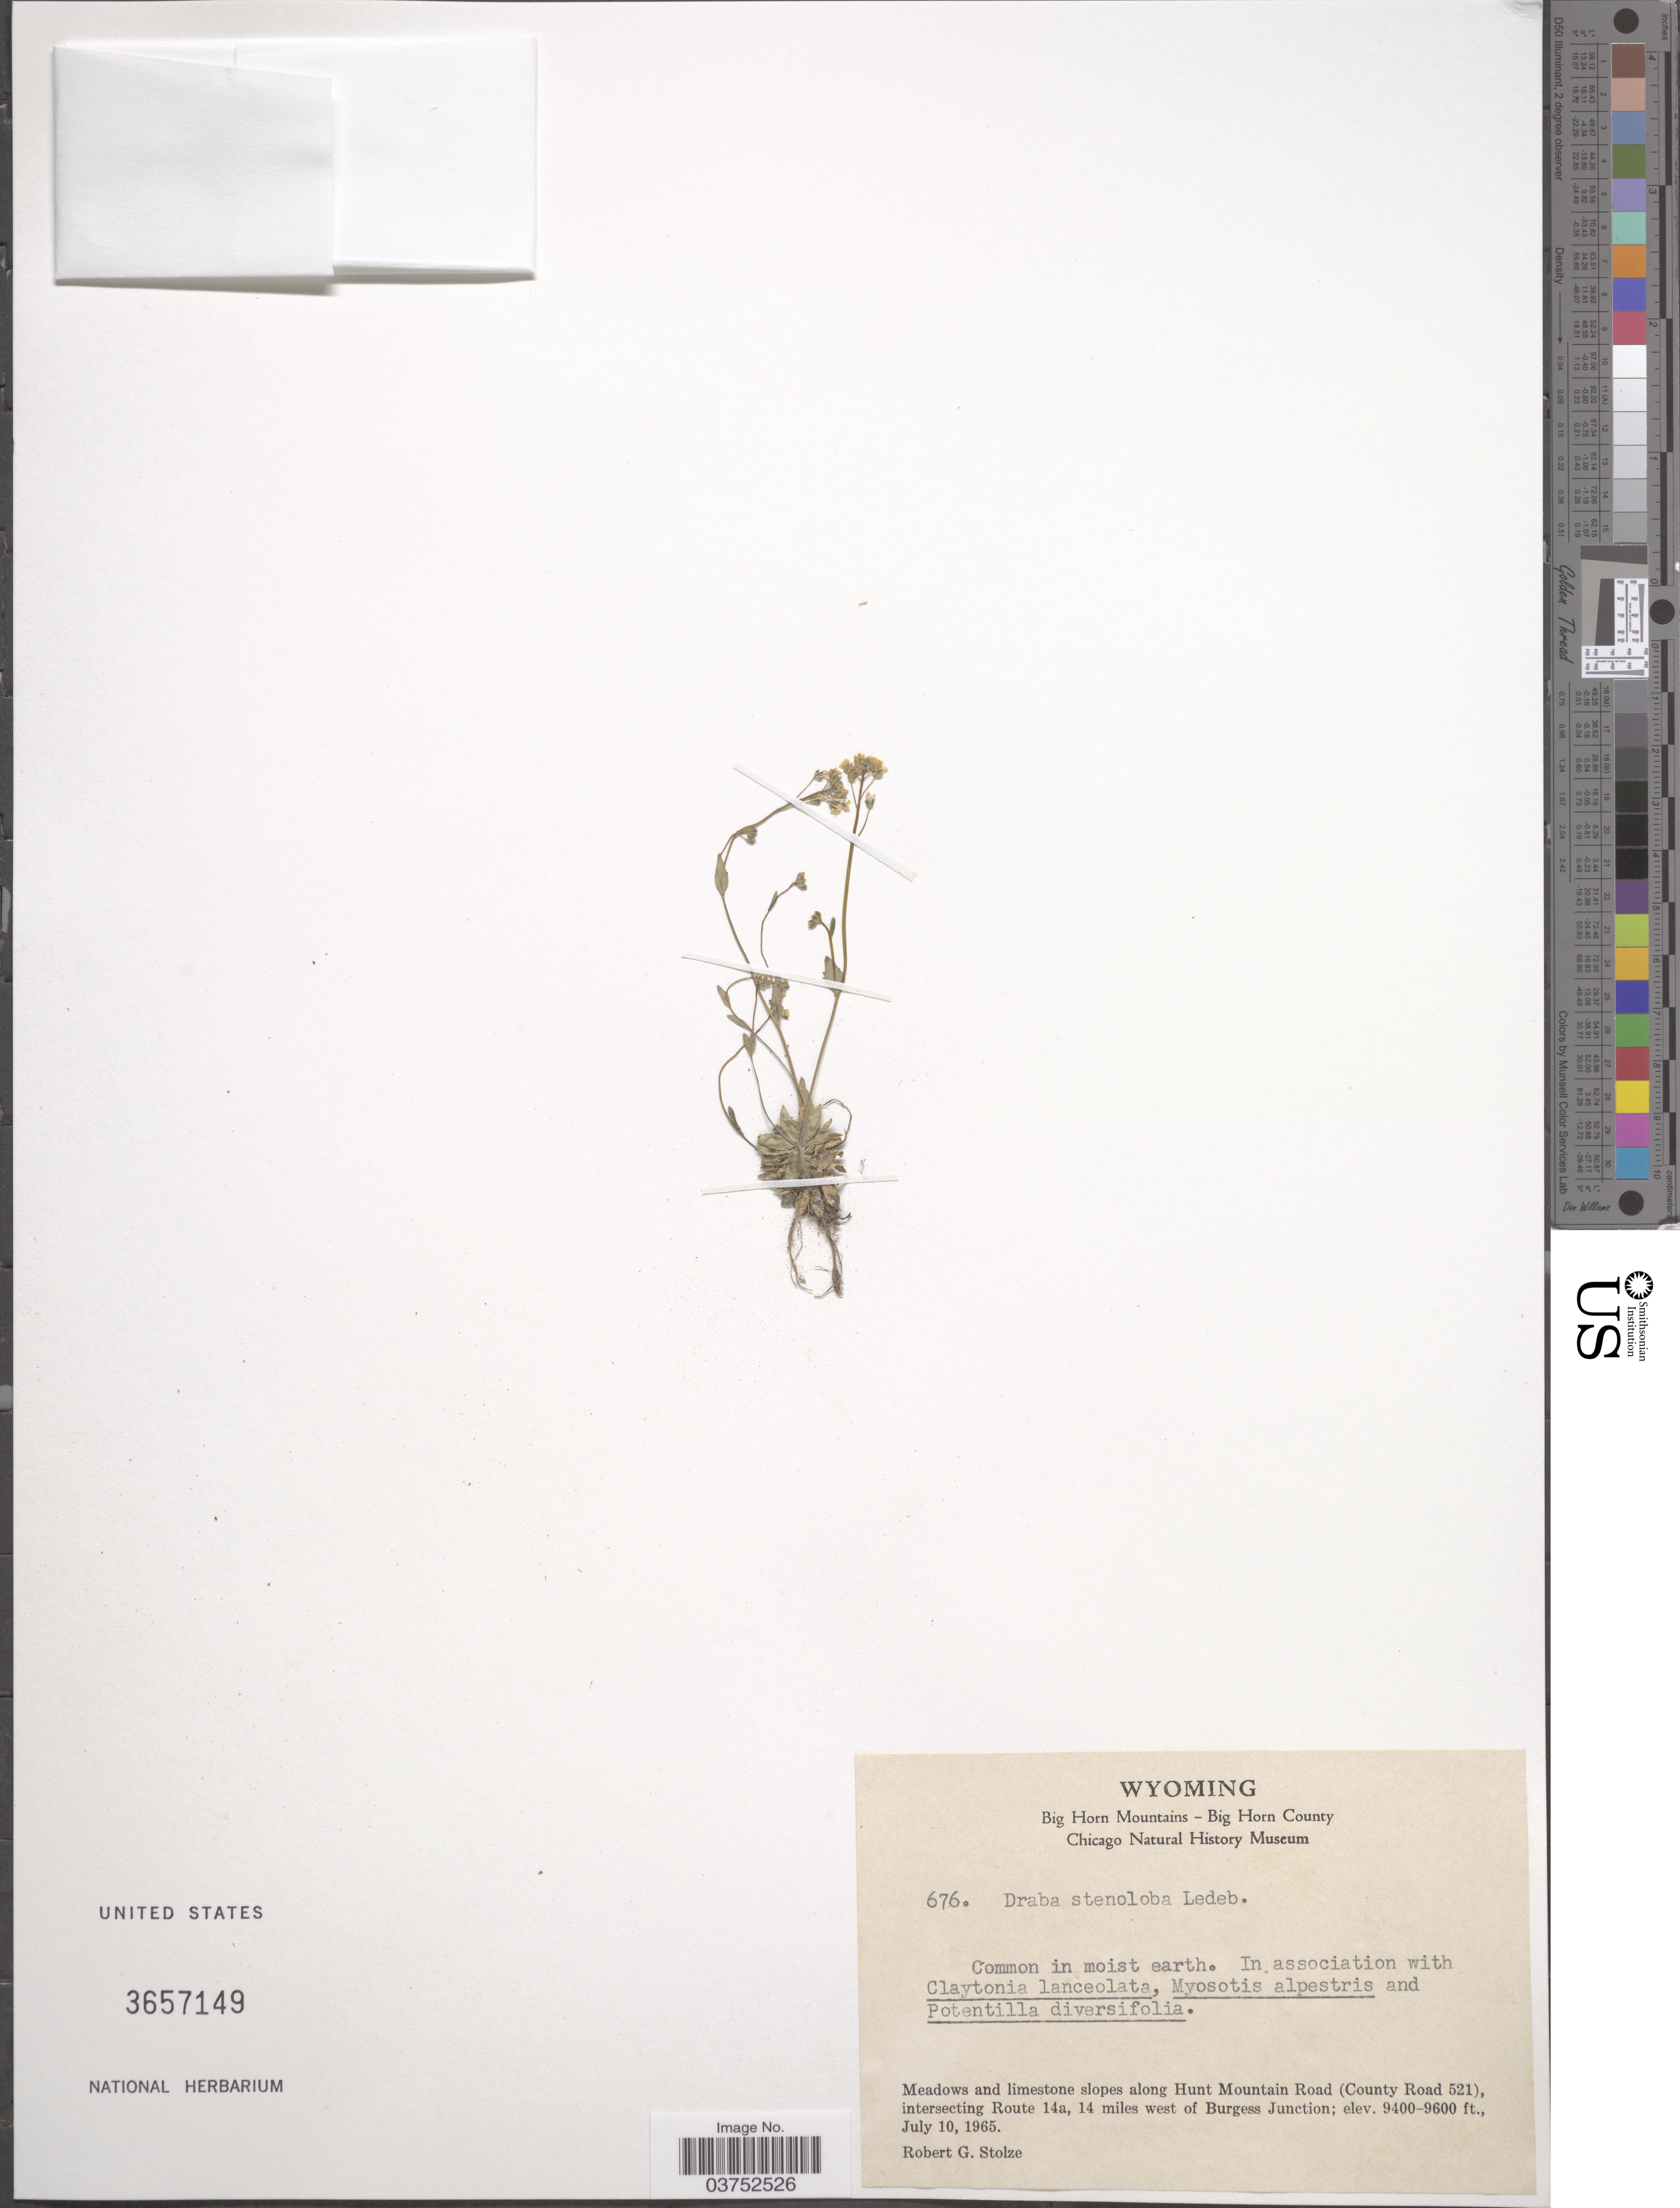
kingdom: Plantae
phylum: Tracheophyta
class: Magnoliopsida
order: Brassicales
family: Brassicaceae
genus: Draba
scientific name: Draba stenoloba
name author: Ledeb.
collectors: R. G. Stolze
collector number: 676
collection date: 1965-07-10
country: United States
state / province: Wyoming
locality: Big Horn Mountains - Big Horn County. Meadows and limestone slopes along Hunt Mountain Road (County Road 521), intersecting Route 14a, 14 miles west of Burgess Junction.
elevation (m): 2865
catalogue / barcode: US 3657149